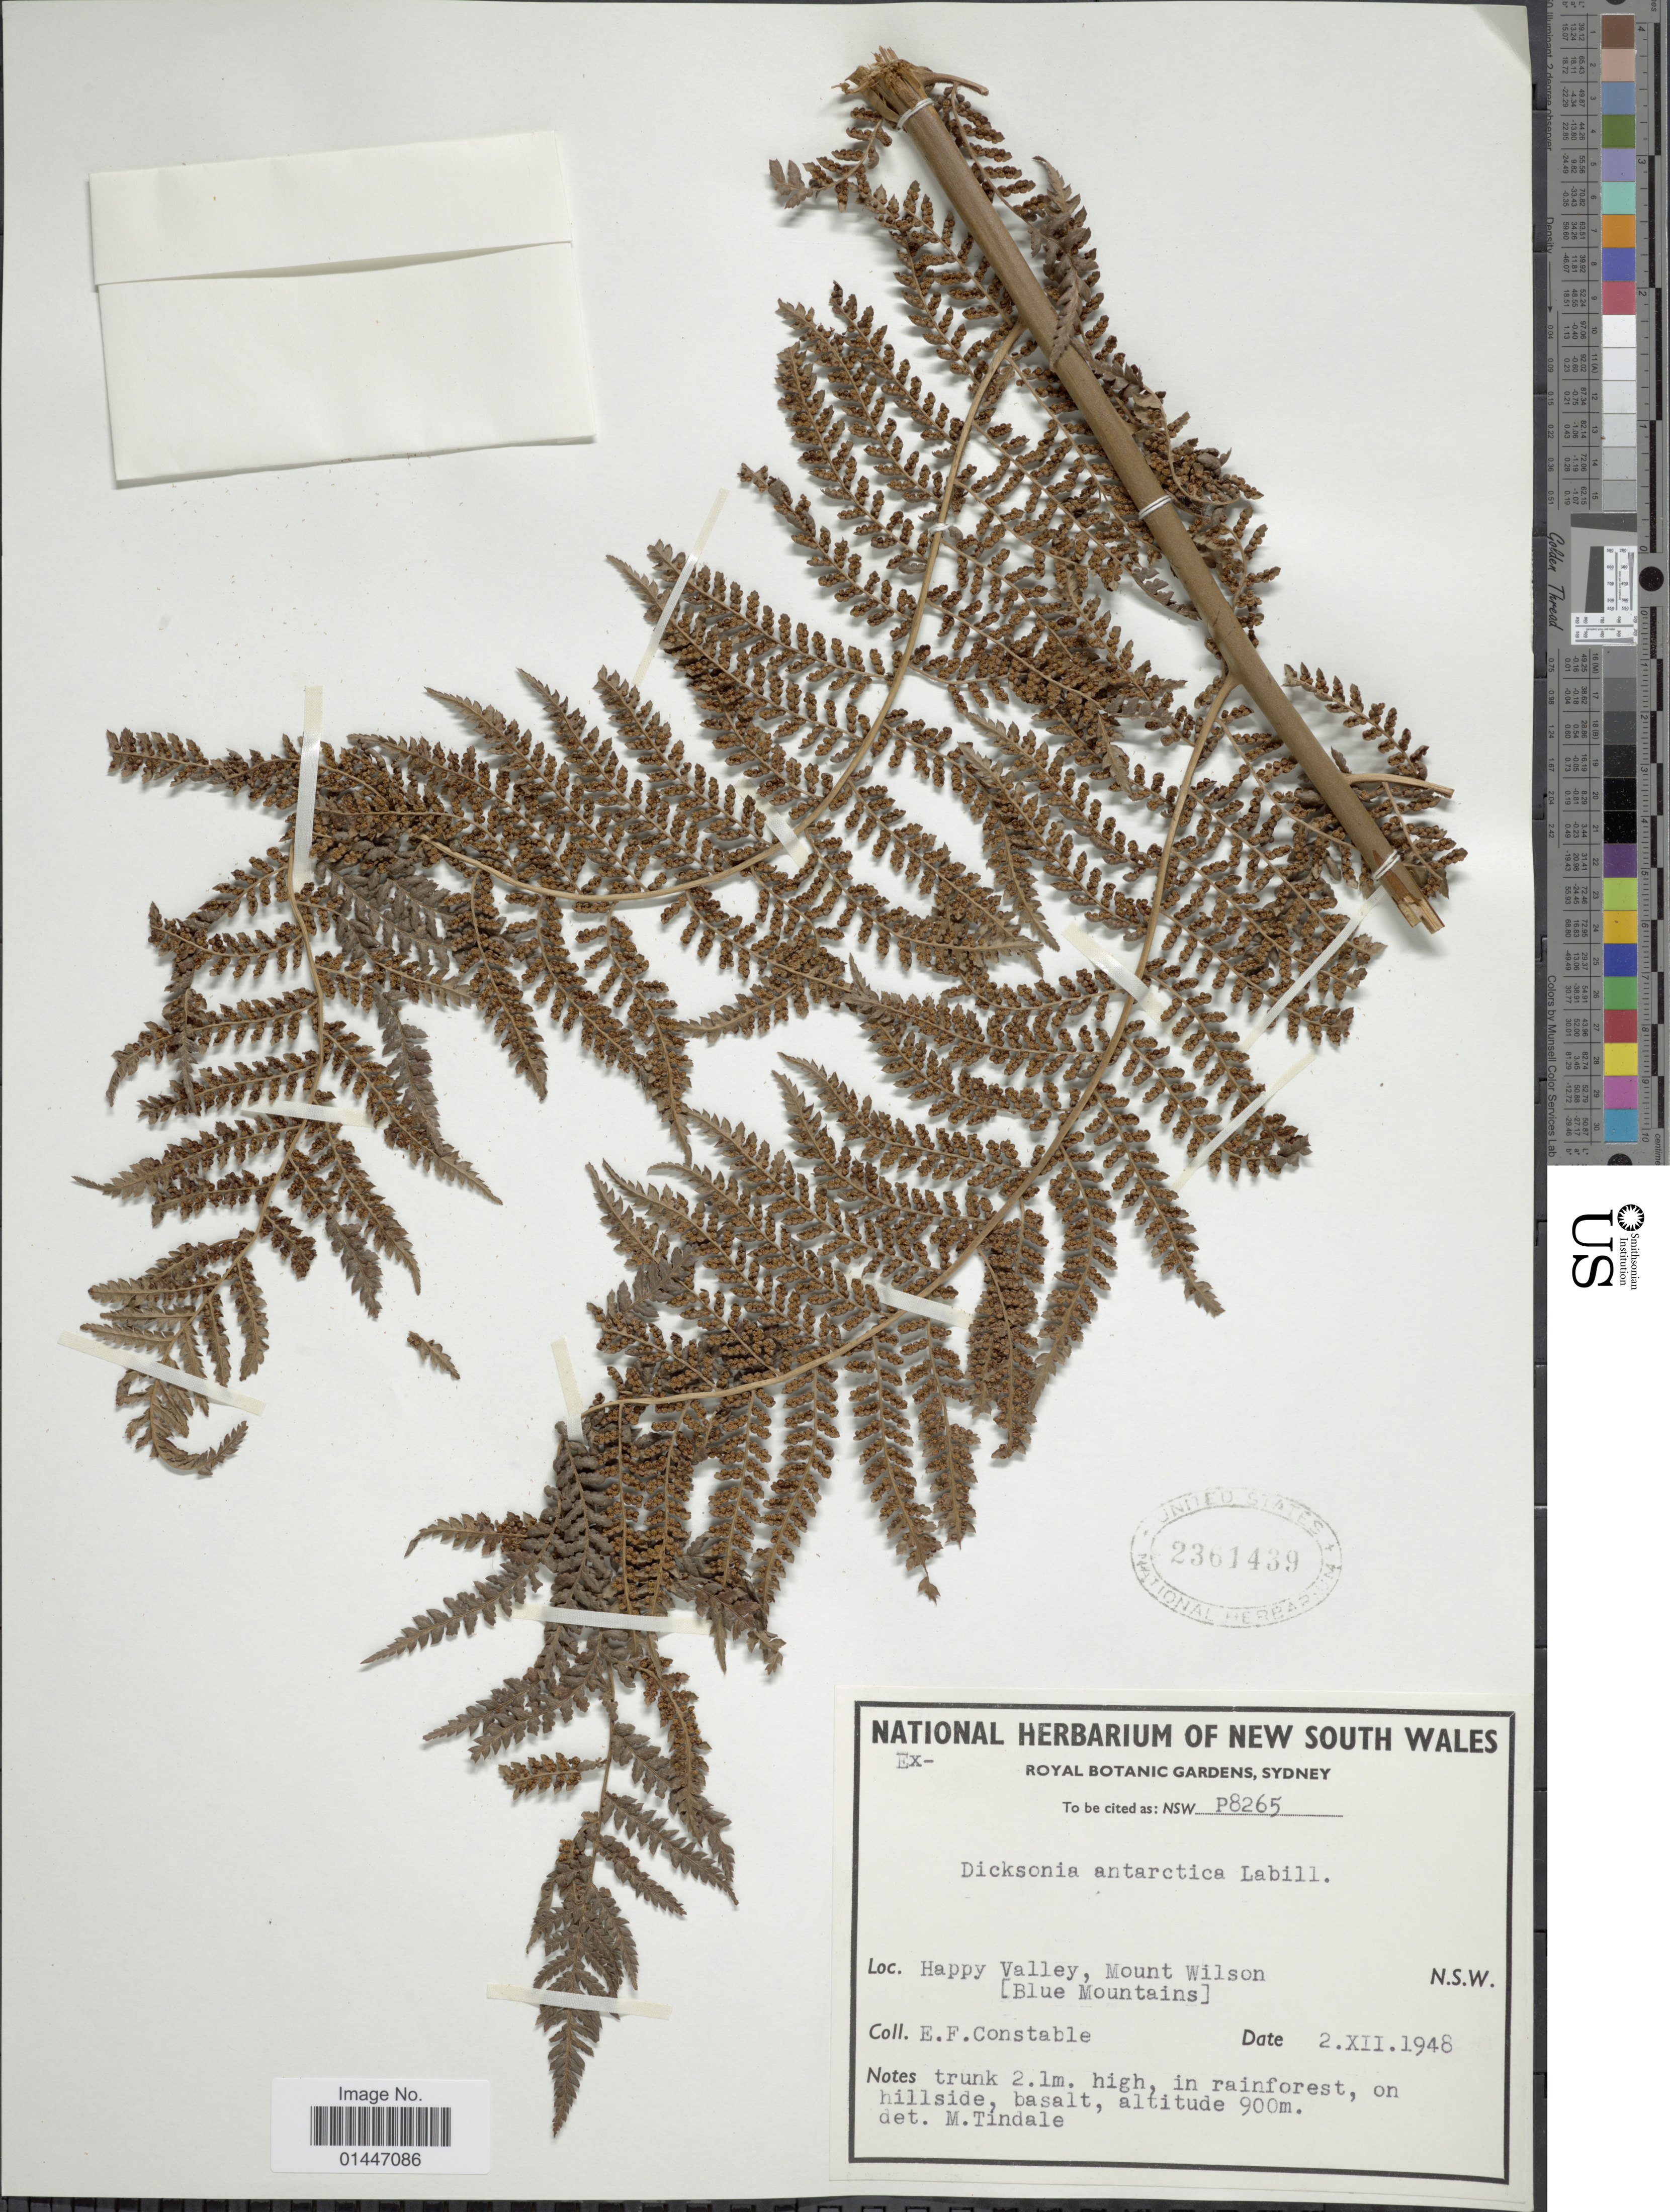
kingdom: Plantae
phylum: Tracheophyta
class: Polypodiopsida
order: Cyatheales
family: Dicksoniaceae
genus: Dicksonia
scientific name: Dicksonia antarctica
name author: Labill.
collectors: E. F. Constable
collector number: P8265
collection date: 1948-12-02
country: Australia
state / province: New South Wales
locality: Happy Valley, Mount Wilson ( Blue Mountains)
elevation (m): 900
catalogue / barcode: US 2361439